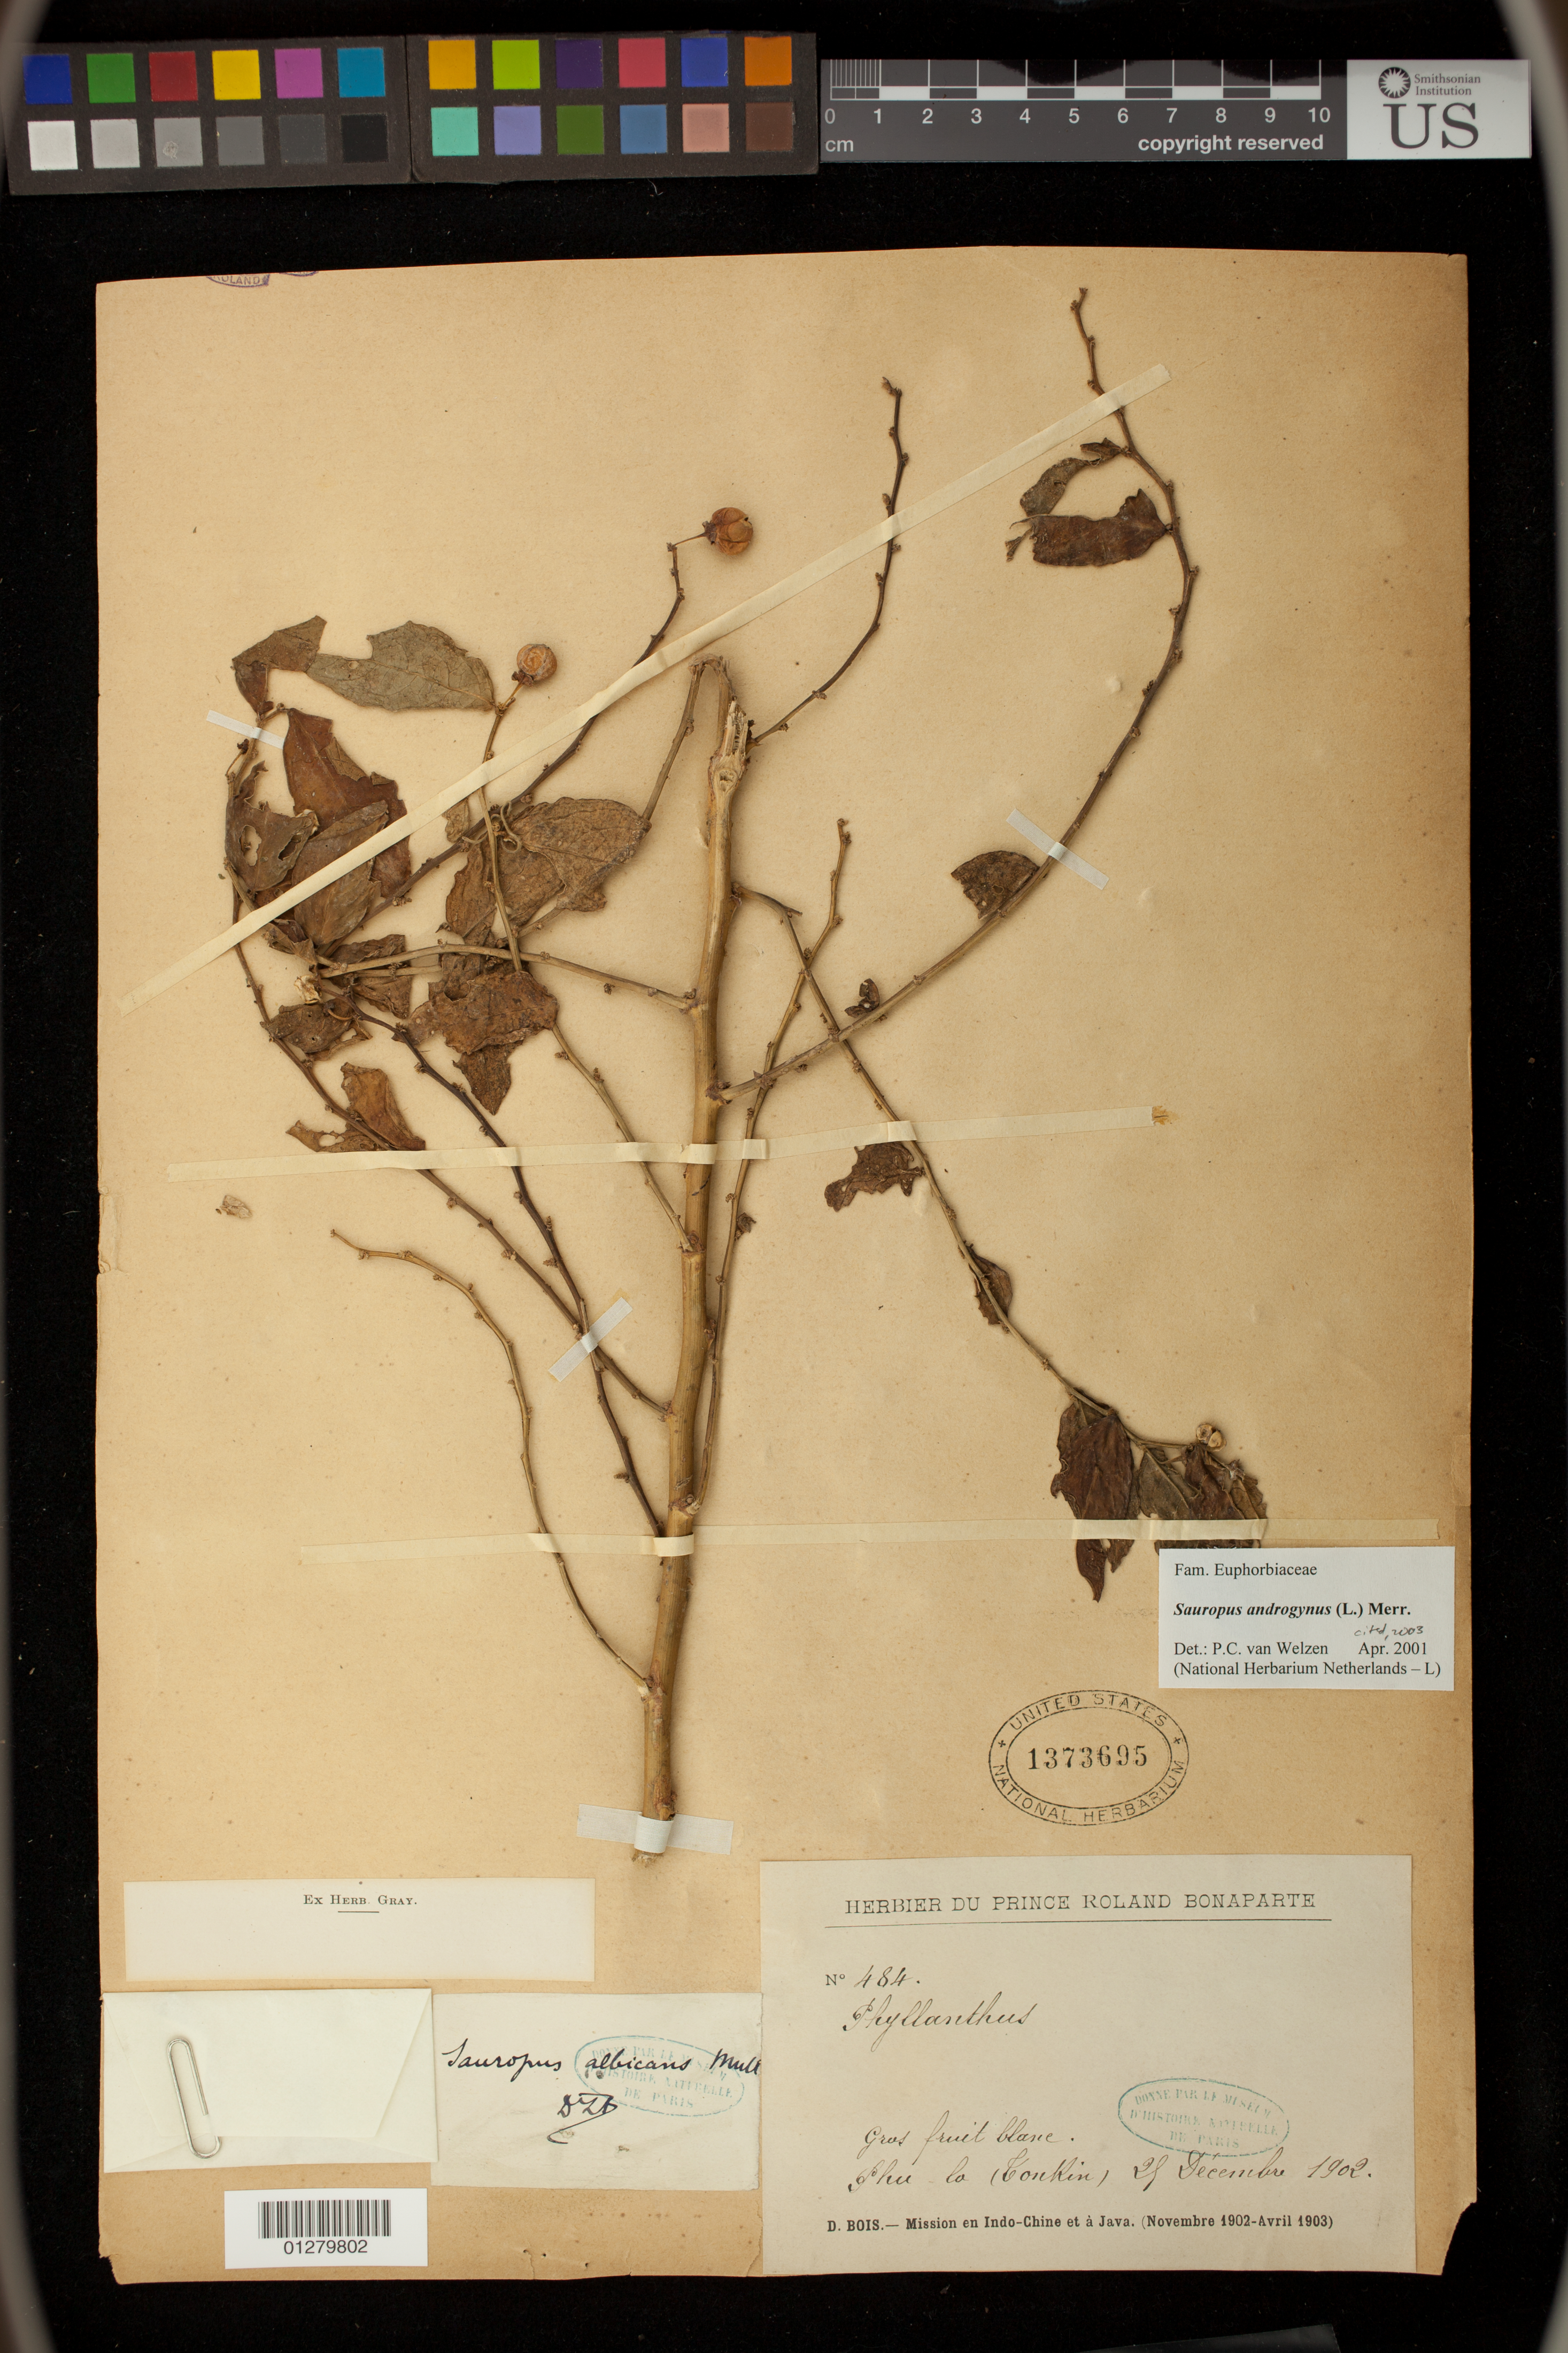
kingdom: Plantae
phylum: Tracheophyta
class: Magnoliopsida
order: Malpighiales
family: Phyllanthaceae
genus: Sauropus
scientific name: Sauropus androgynus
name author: (L.) Merr.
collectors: D. Bois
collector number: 484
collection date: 1902-12-21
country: Vietnam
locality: Phu lo, Tonkin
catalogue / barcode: US 1373695